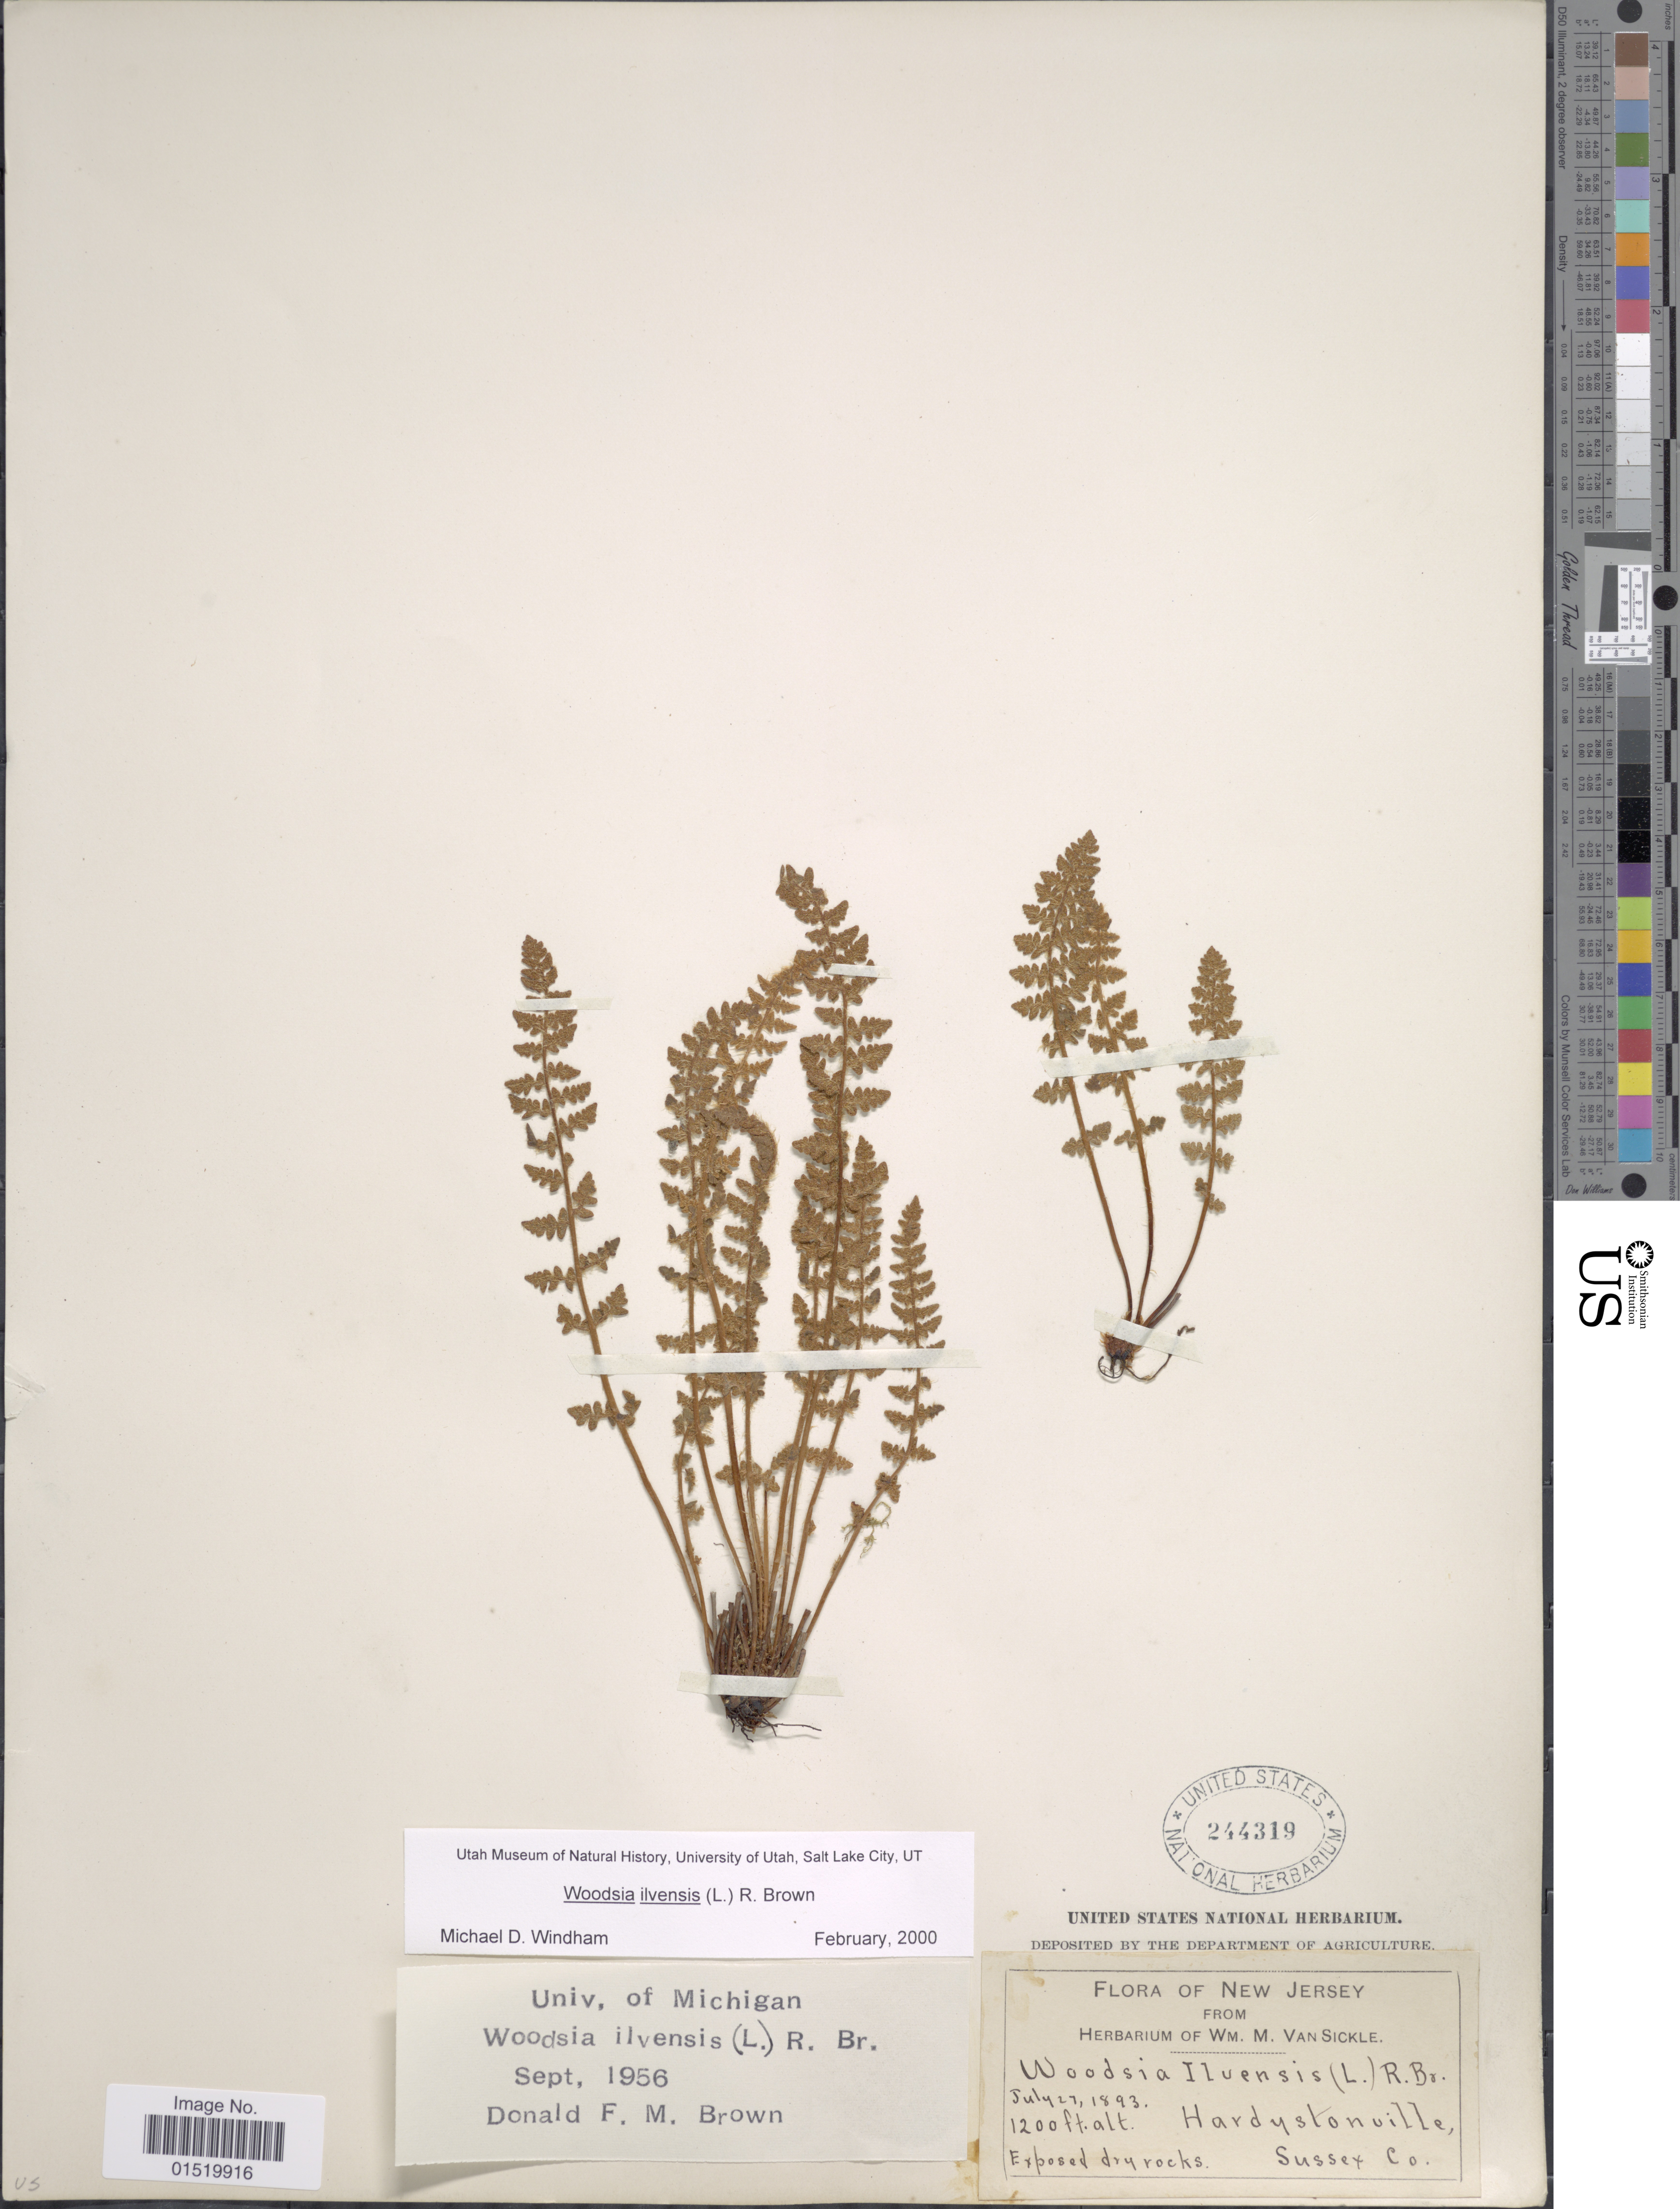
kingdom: Plantae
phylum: Tracheophyta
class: Polypodiopsida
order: Polypodiales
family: Woodsiaceae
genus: Woodsia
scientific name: Woodsia ilvensis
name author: (L.) R. Br.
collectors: ex herb. Wm. M. Van Sickle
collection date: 1893-07-27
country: United States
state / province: New Jersey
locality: Hardystonville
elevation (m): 366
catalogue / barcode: US 244319